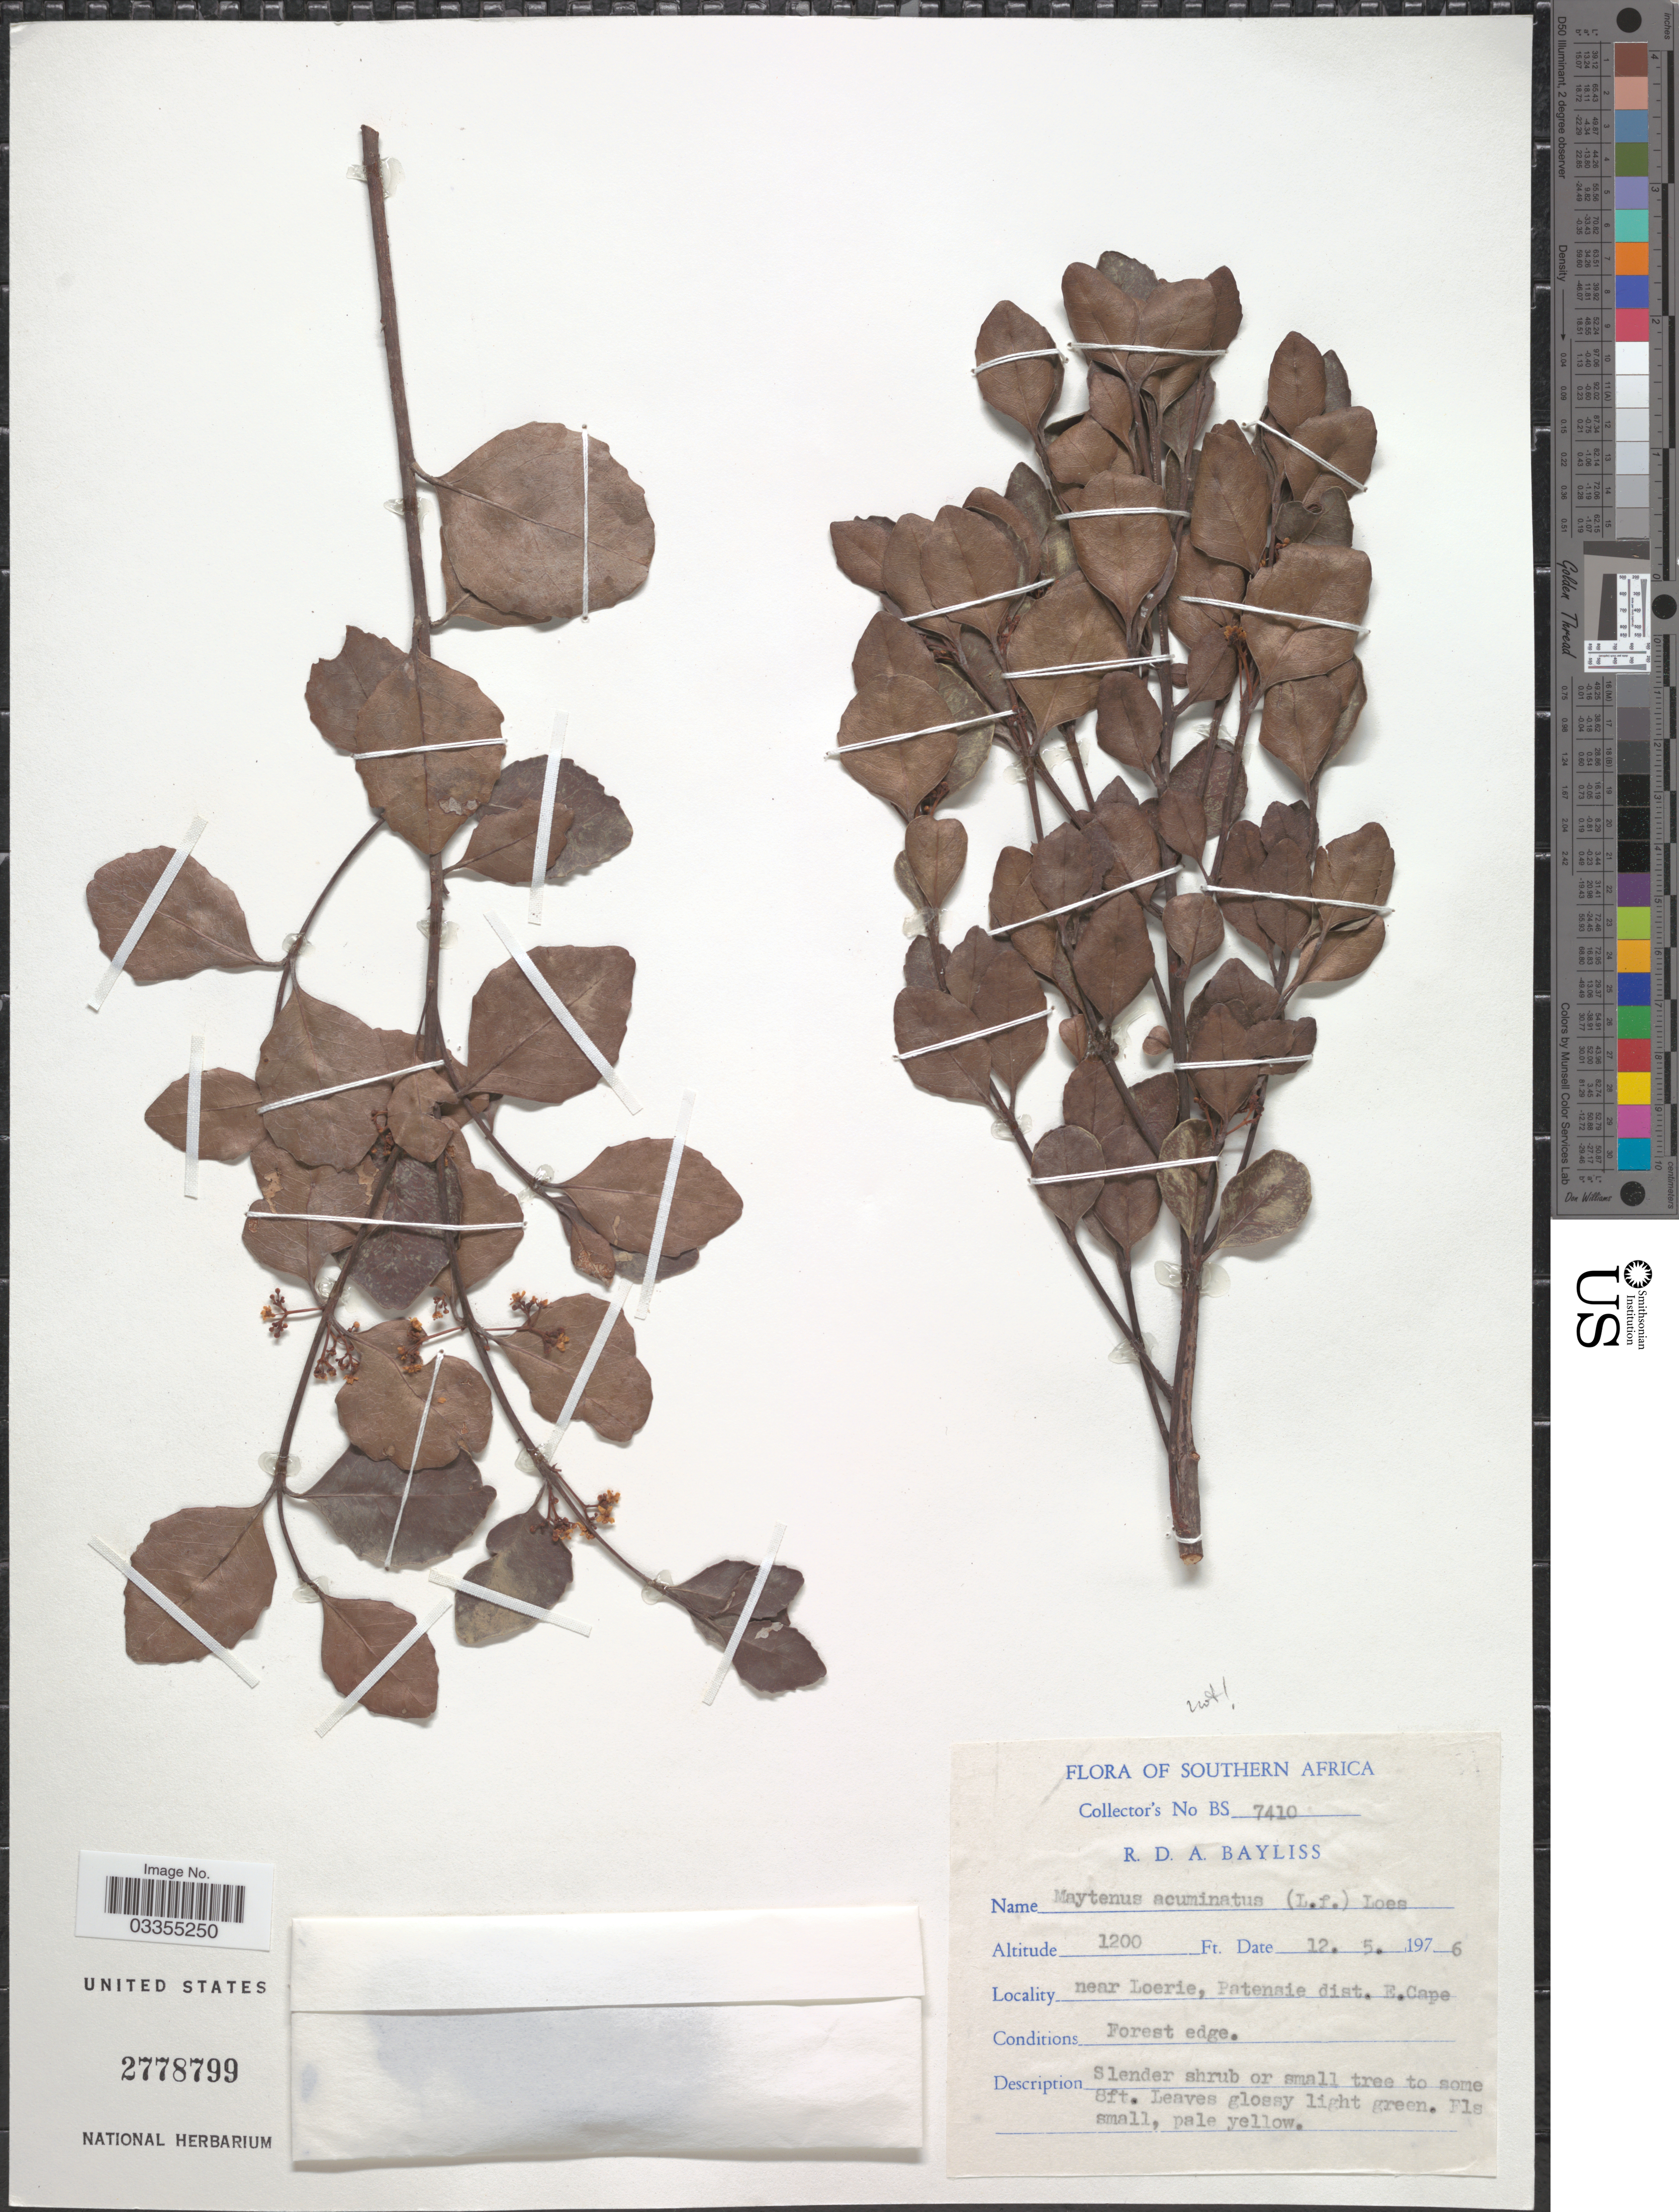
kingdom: Plantae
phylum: Tracheophyta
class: Magnoliopsida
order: Celastrales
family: Celastraceae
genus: Maytenus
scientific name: Maytenus acuminata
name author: (L. f.) Loes.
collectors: R. Bayliss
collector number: BS 7410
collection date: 1976-05-12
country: South Africa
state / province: Eastern Cape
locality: Southern Africa. Near Loerie, Patensie dist. E. Cape.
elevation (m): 366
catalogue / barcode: US 2778799